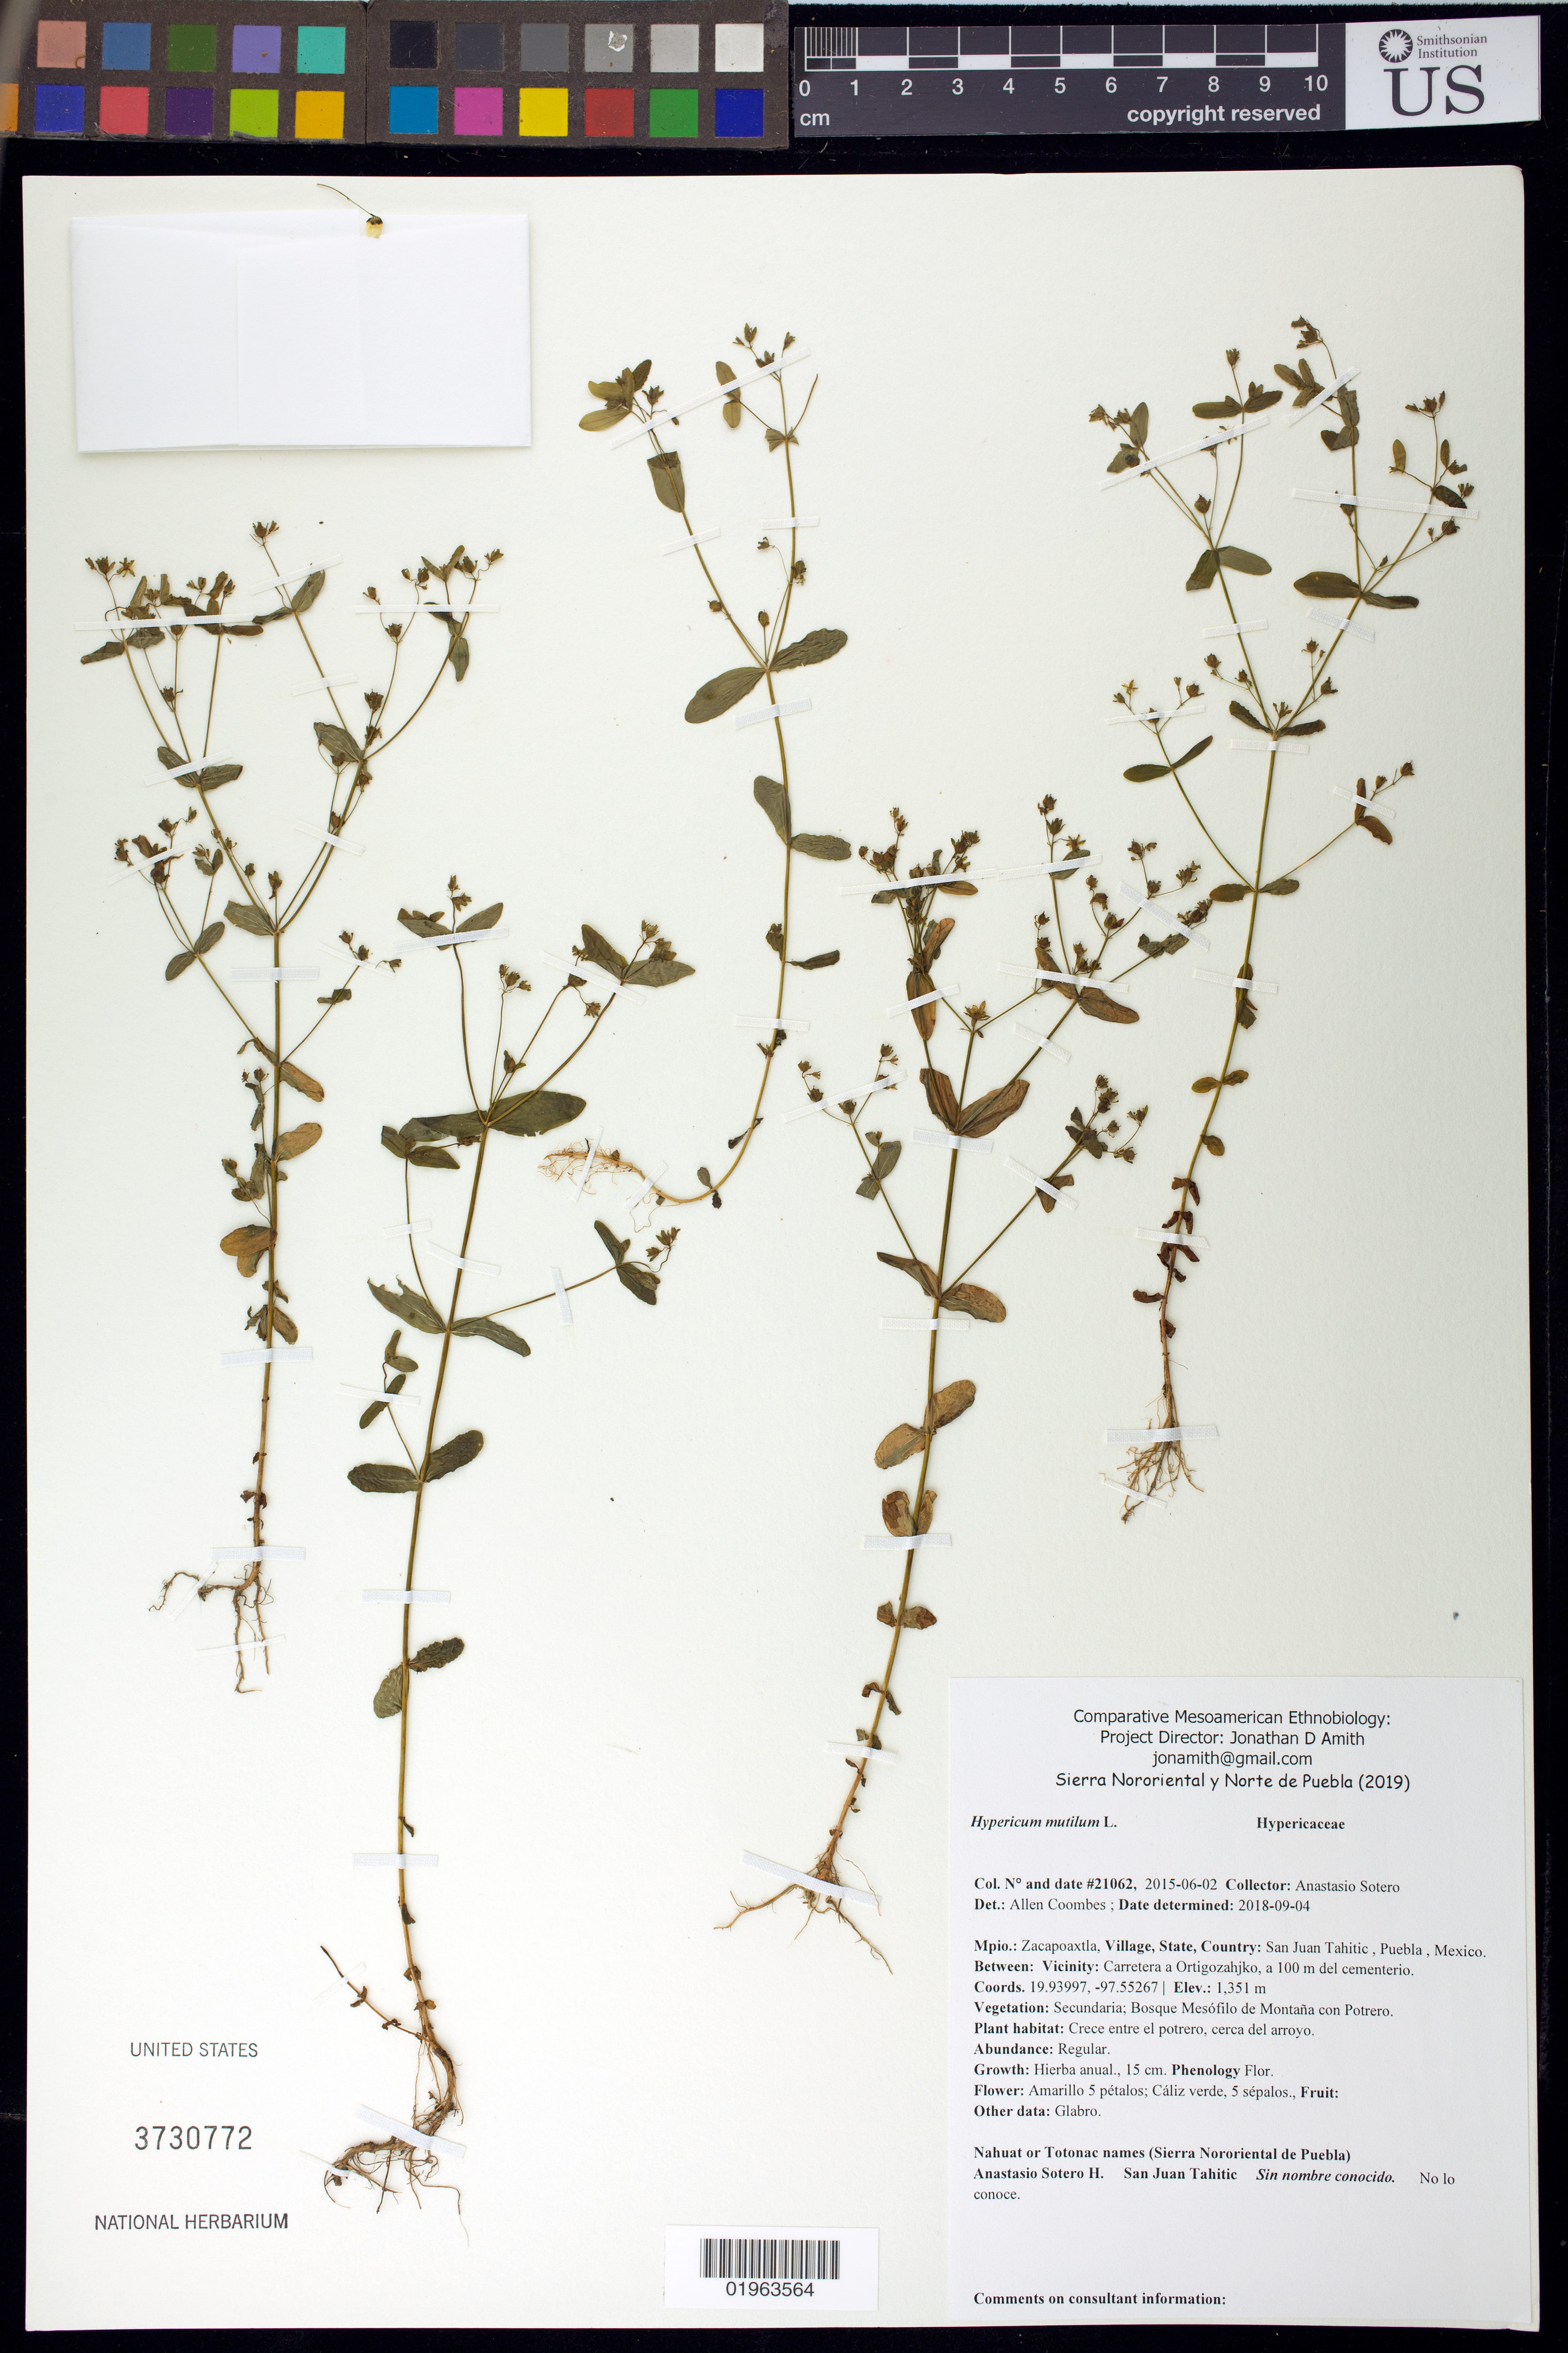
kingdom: Plantae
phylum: Tracheophyta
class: Magnoliopsida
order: Malpighiales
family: Hypericaceae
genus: Hypericum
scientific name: Hypericum mutilum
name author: L.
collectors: A. Sotero H.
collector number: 21062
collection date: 2015-06-02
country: Mexico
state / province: Puebla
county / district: Zacapoaxtla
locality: San Juan Tahitic; Carretera a Ortigozahjko, a 100 m del cementerio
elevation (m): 1351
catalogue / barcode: US 3730772